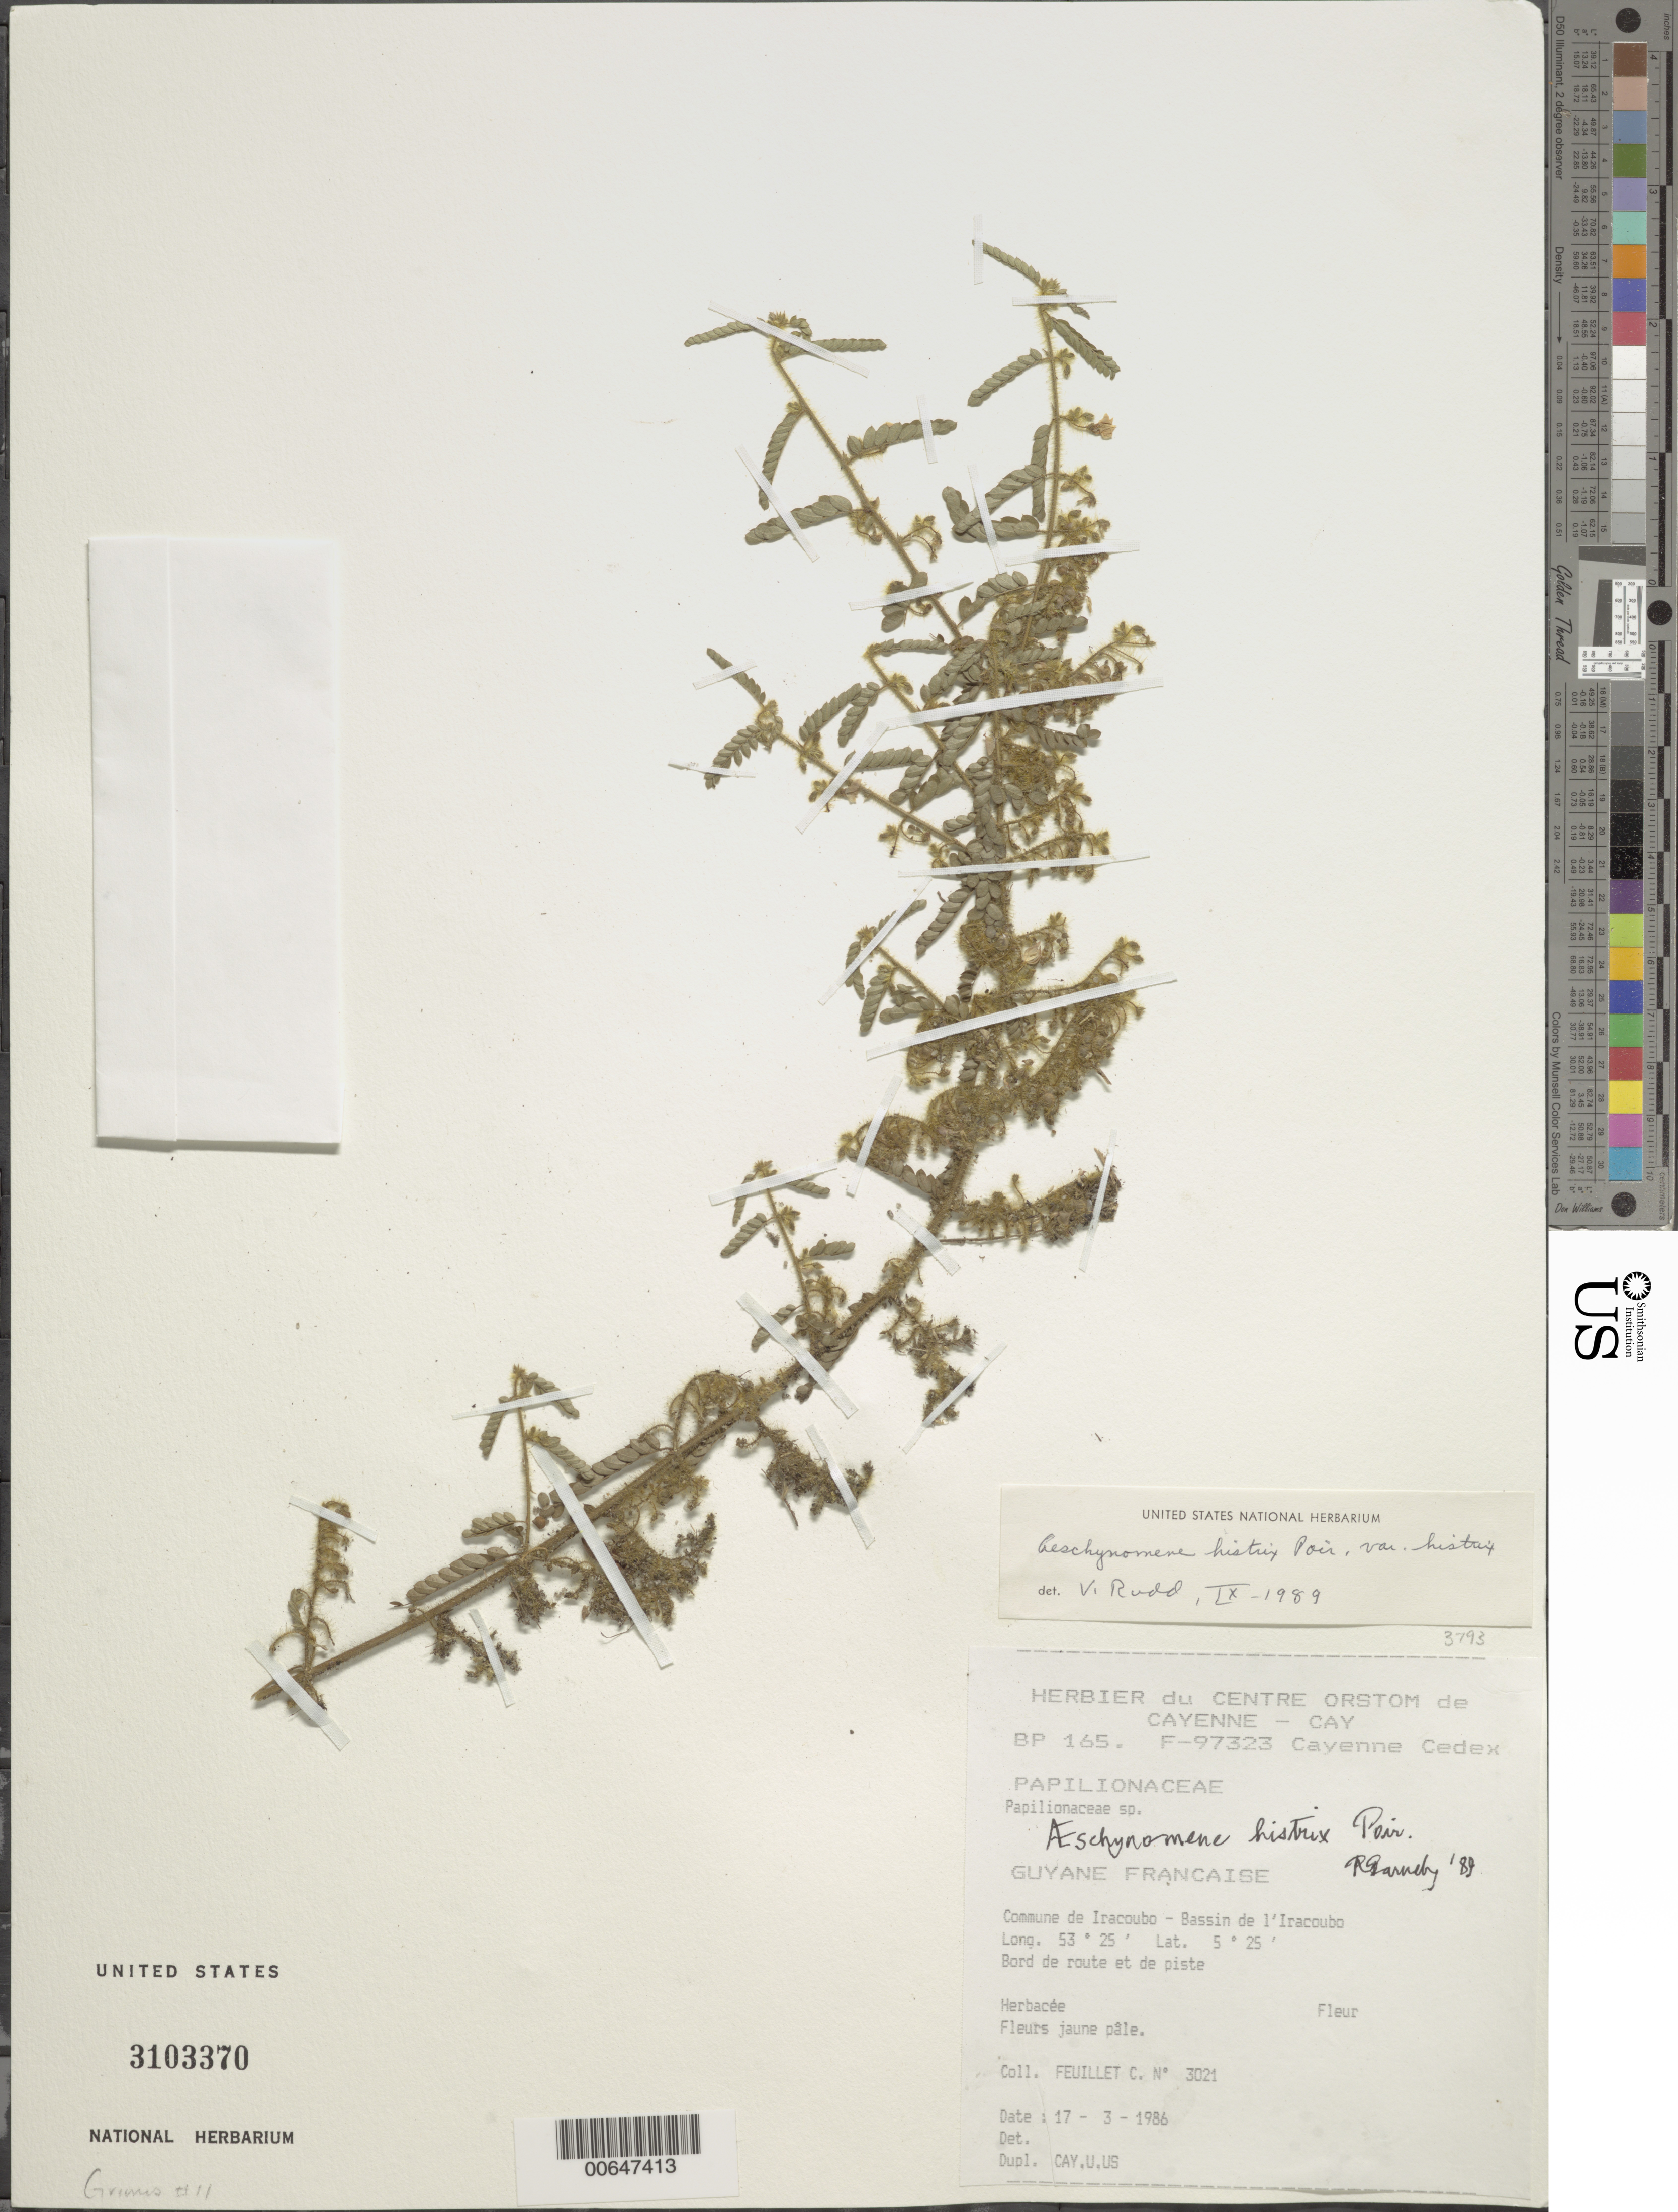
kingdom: Plantae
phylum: Tracheophyta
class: Magnoliopsida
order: Fabales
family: Fabaceae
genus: Aeschynomene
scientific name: Aeschynomene histrix var. histrix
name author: Poir.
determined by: Rudd, V. E.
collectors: C. Feuillet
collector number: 3021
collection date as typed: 17-Mar-86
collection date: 1986-03-17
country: French Guiana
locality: Commune de Iracoubo-Bassin de l'Iracoubo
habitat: Trailside, roadside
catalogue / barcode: US 3103370